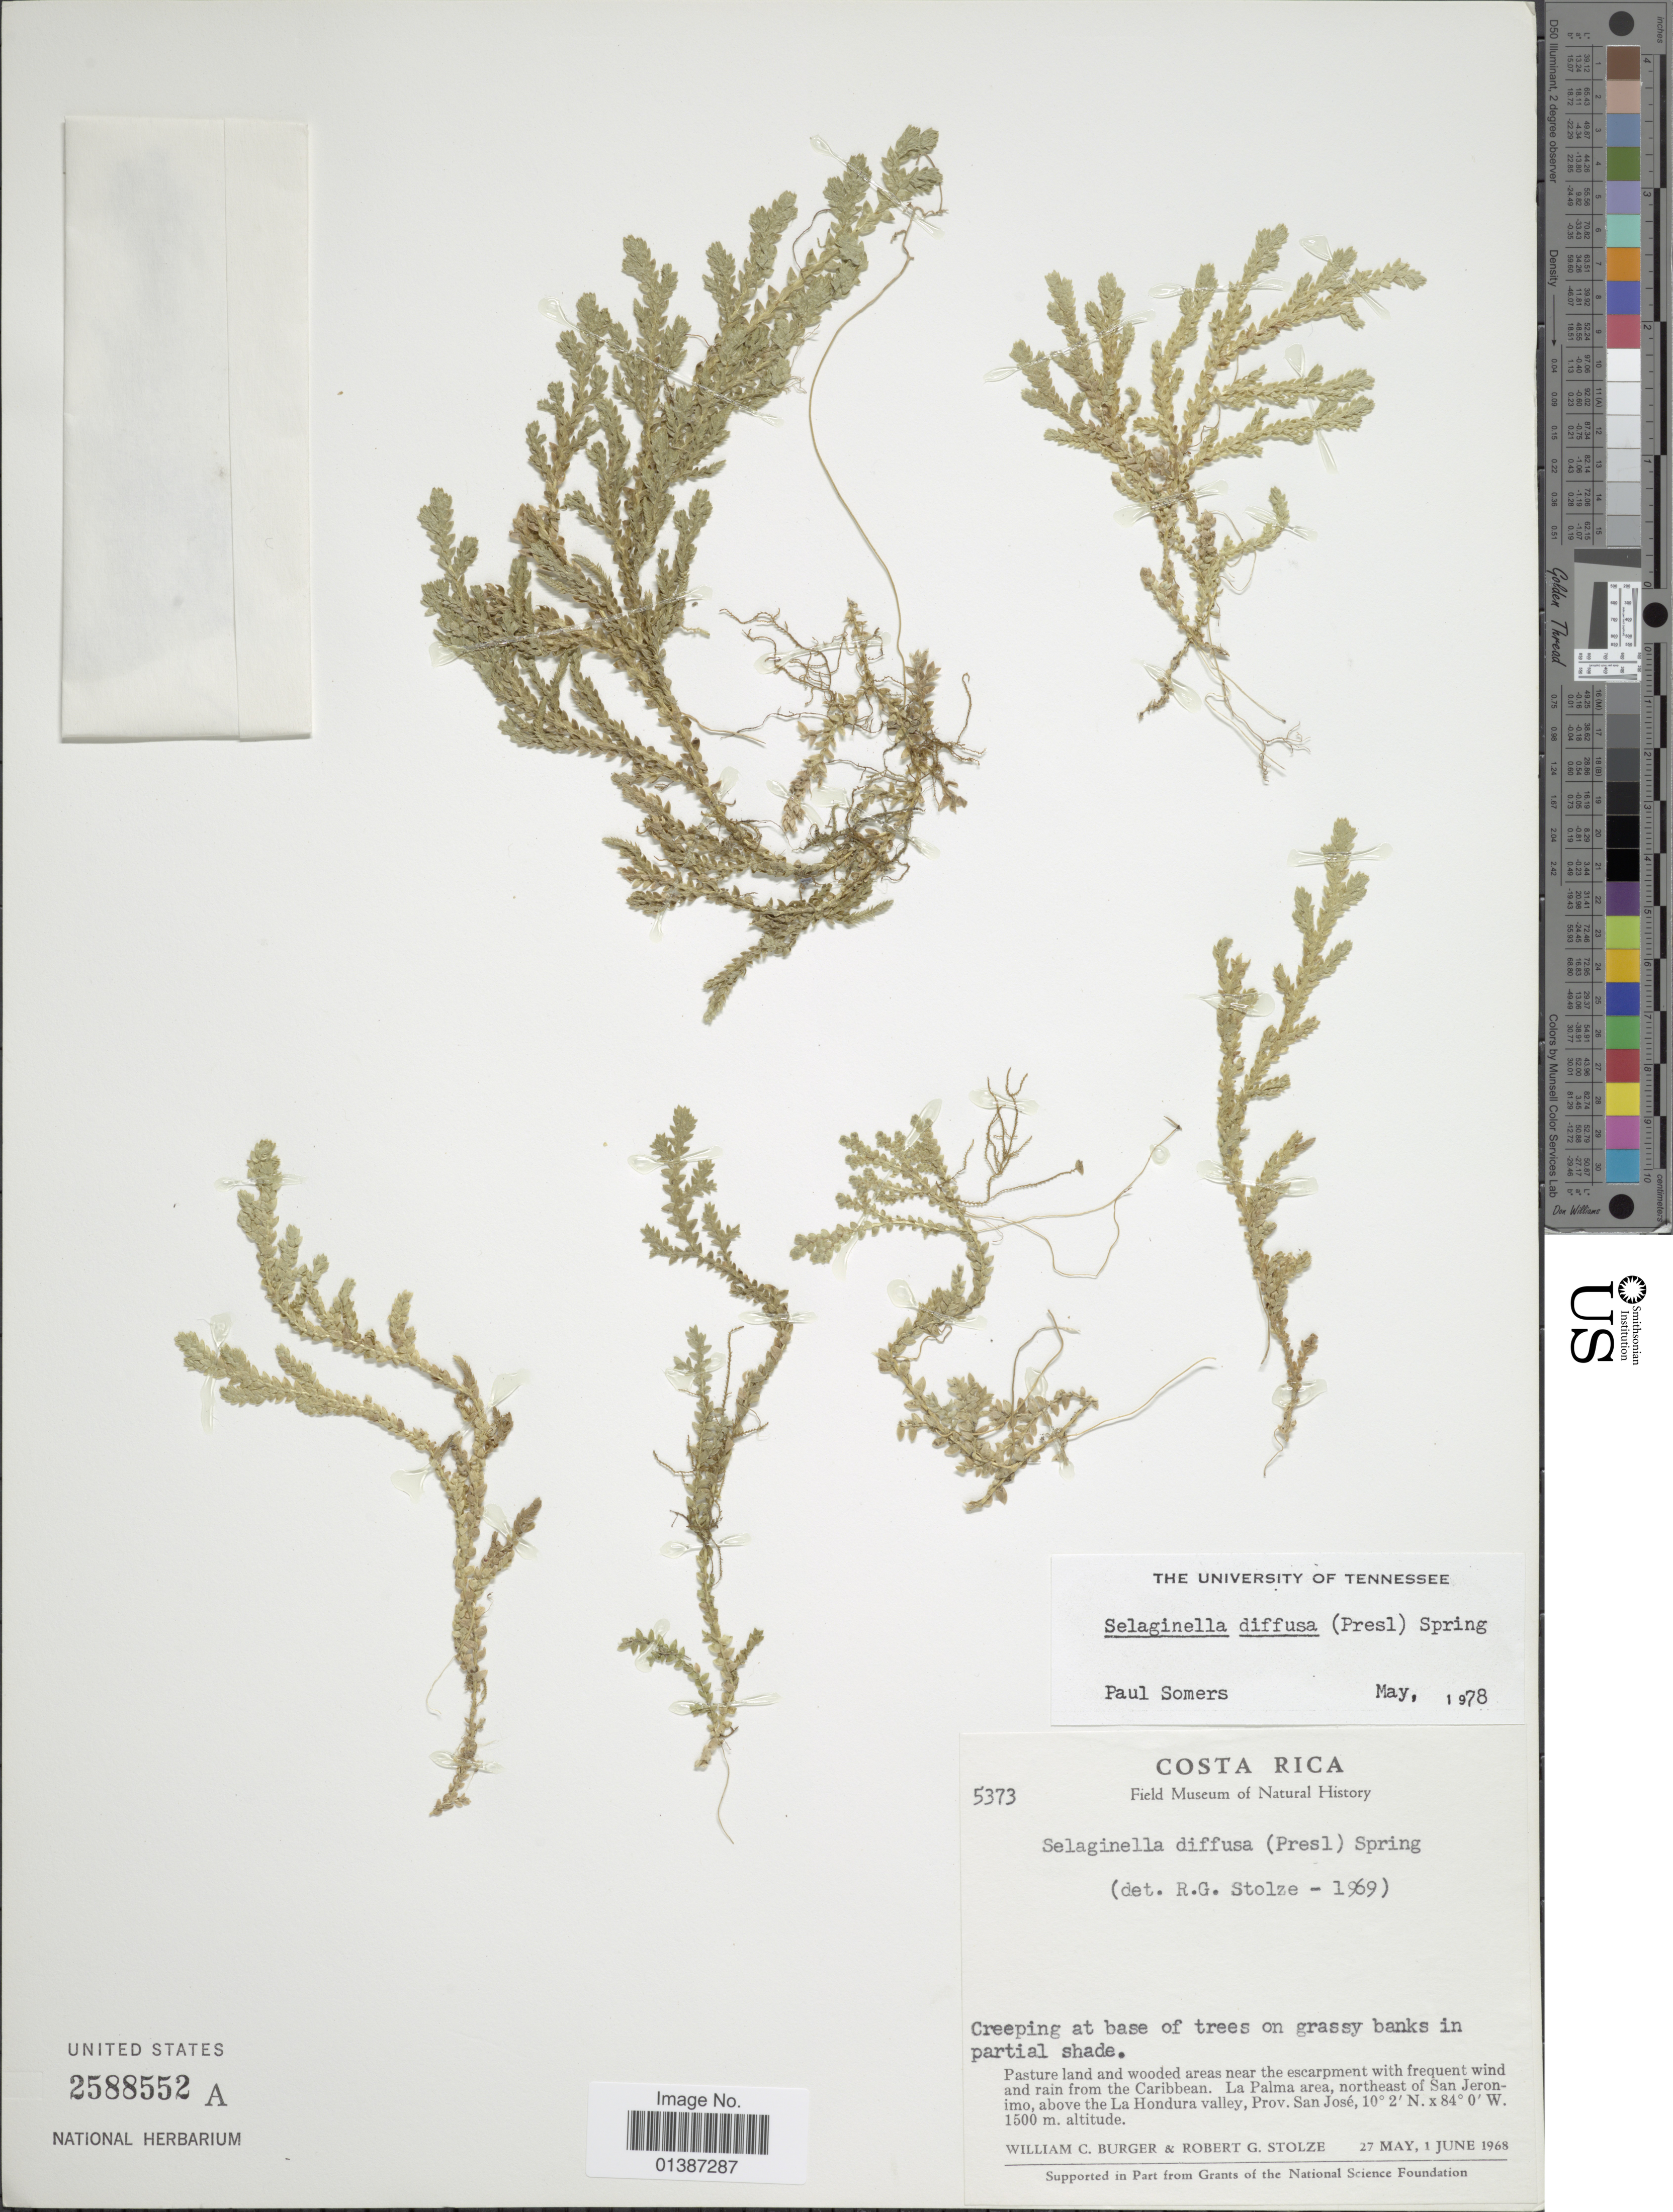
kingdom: Plantae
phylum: Tracheophyta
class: Lycopodiopsida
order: Selaginellales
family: Selaginellaceae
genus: Selaginella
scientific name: Selaginella diffusa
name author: (C. Presl) Spring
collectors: W. Burger & R. G. Stolze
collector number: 5373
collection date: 1968-05-27/1968-06-01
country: Costa Rica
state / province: San José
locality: La Palma area, northeast of San Jeronimo, above the La Hindura valley, prov. San José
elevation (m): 1500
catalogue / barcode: US 2588552A